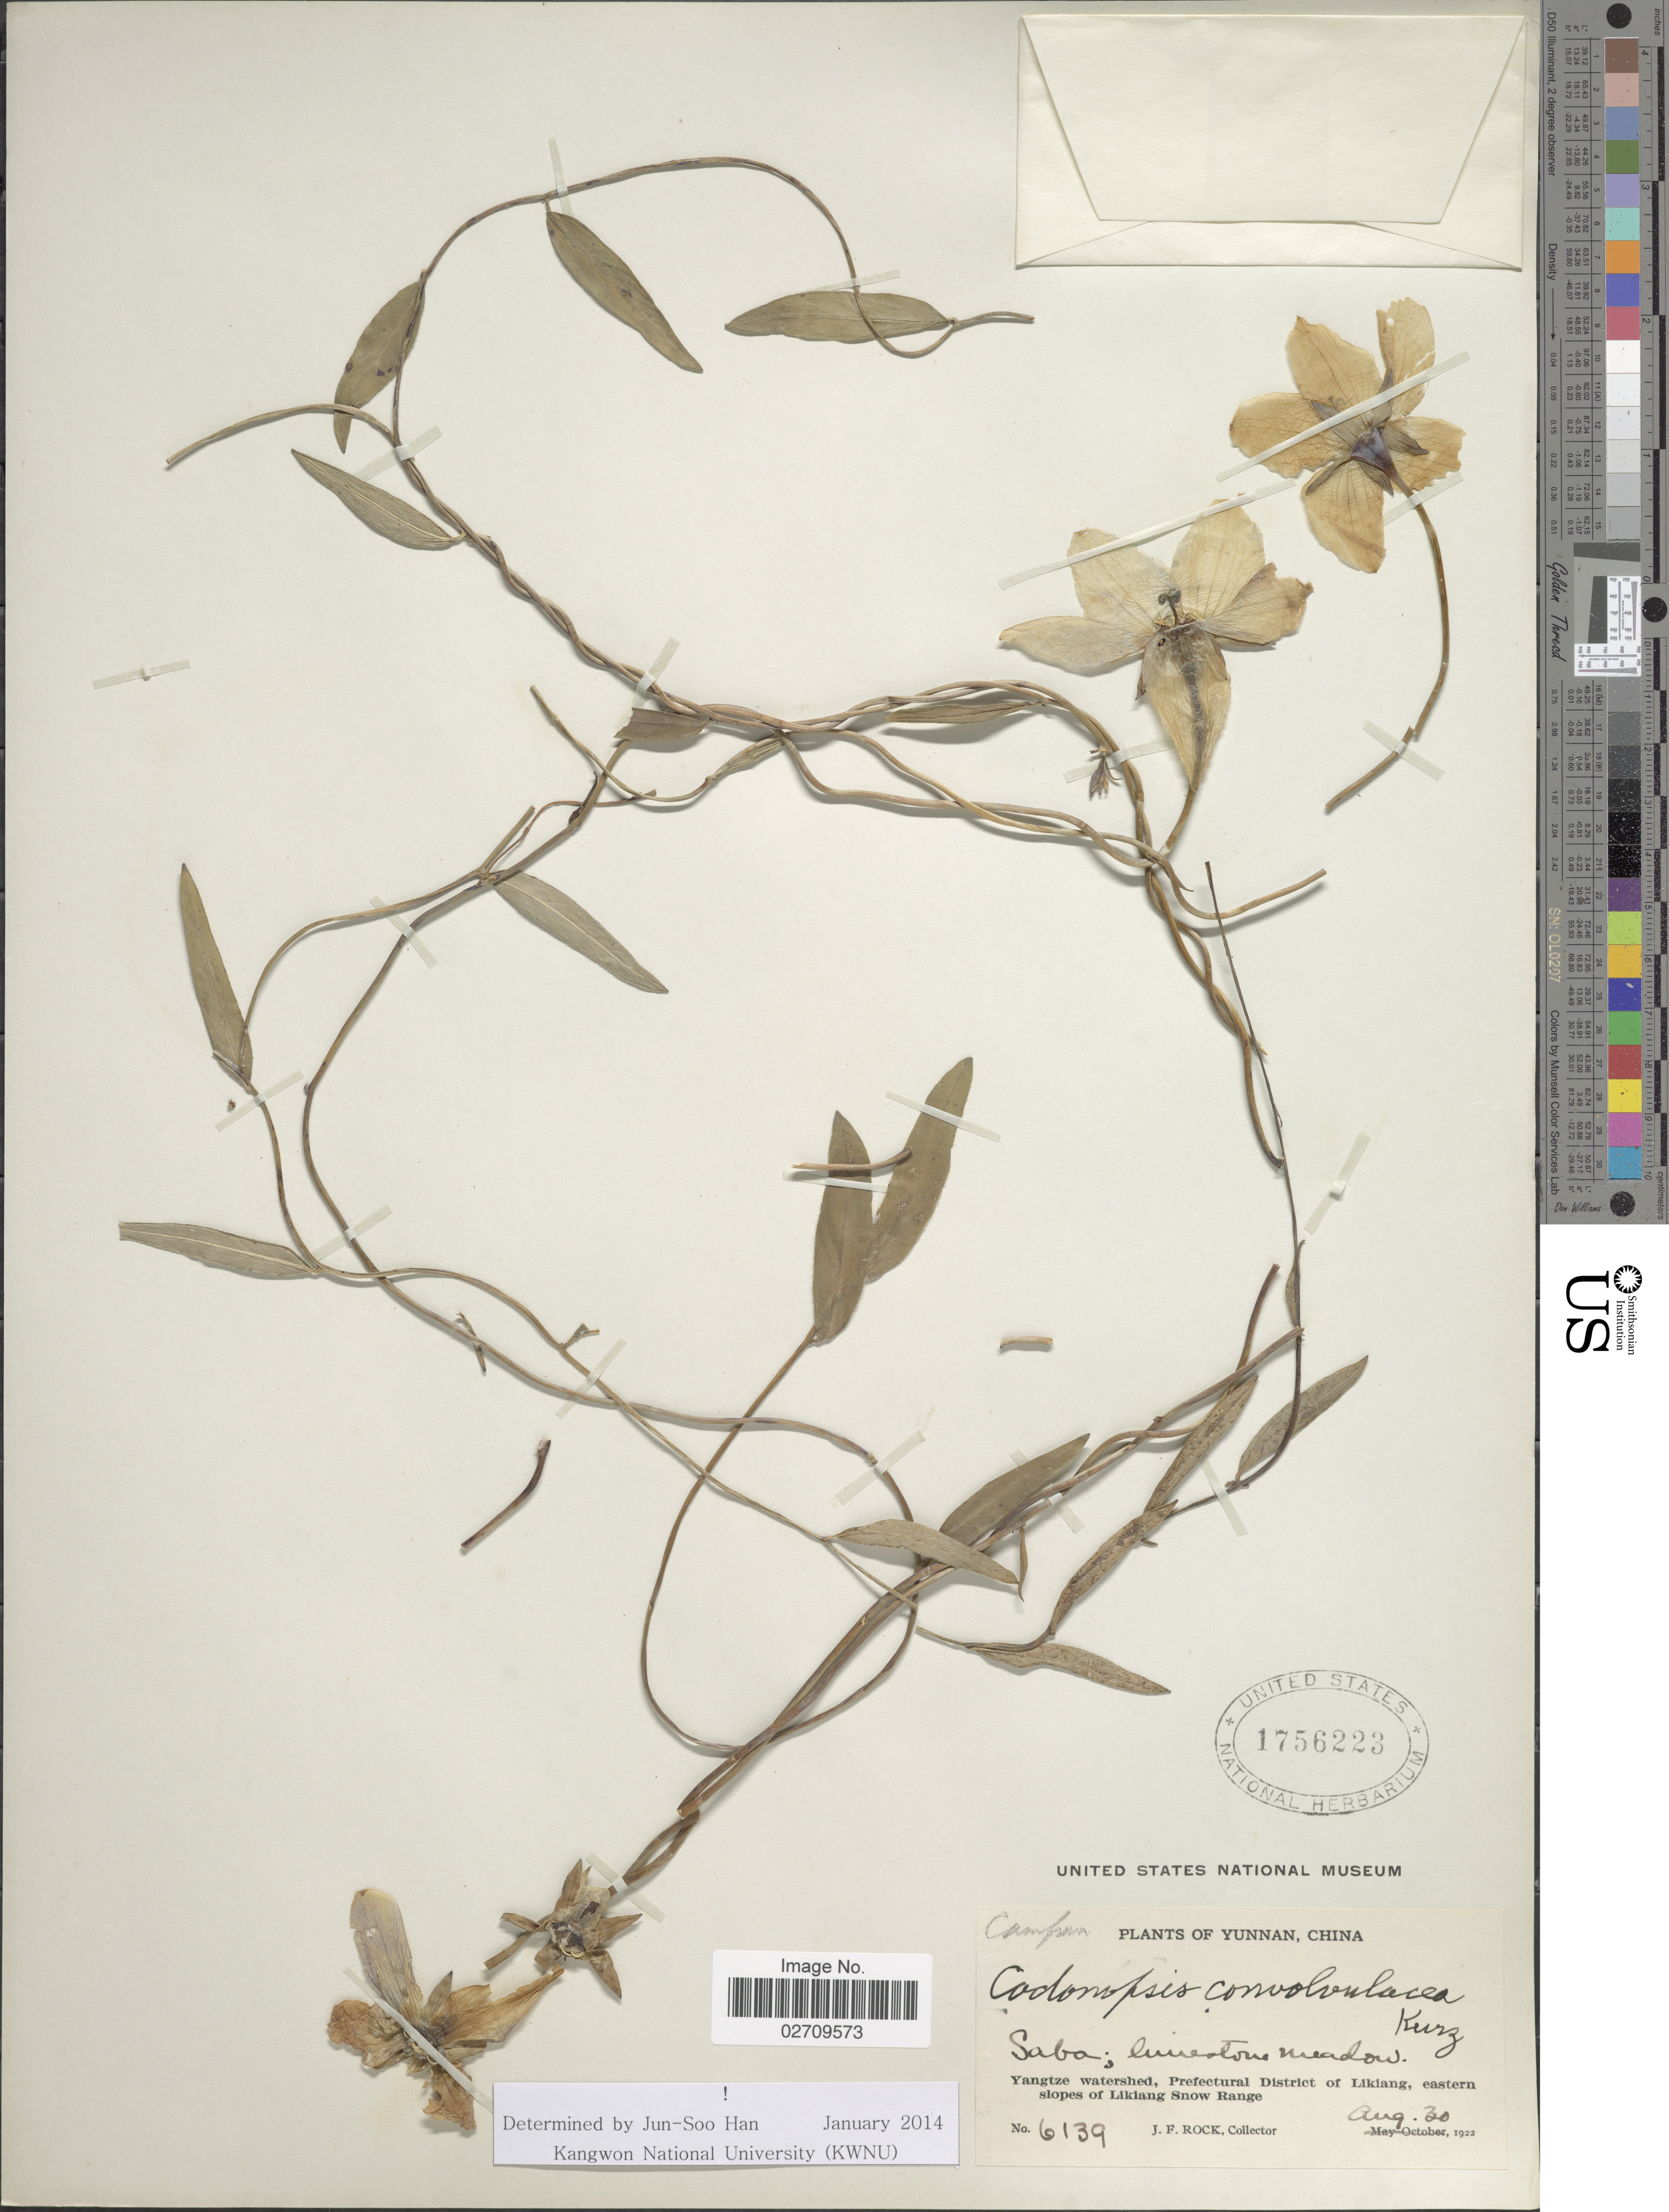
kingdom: Plantae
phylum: Tracheophyta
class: Magnoliopsida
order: Asterales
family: Campanulaceae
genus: Codonopsis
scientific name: Codonopsis convolvulacea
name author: Kurz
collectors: J. F. Rock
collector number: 6139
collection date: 1922-08-30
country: China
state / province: Yunnan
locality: Saba, Yangtze watershed, Prefectural District of Likiang, eastern slopes of Likiang Snow Range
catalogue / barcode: US 1756223